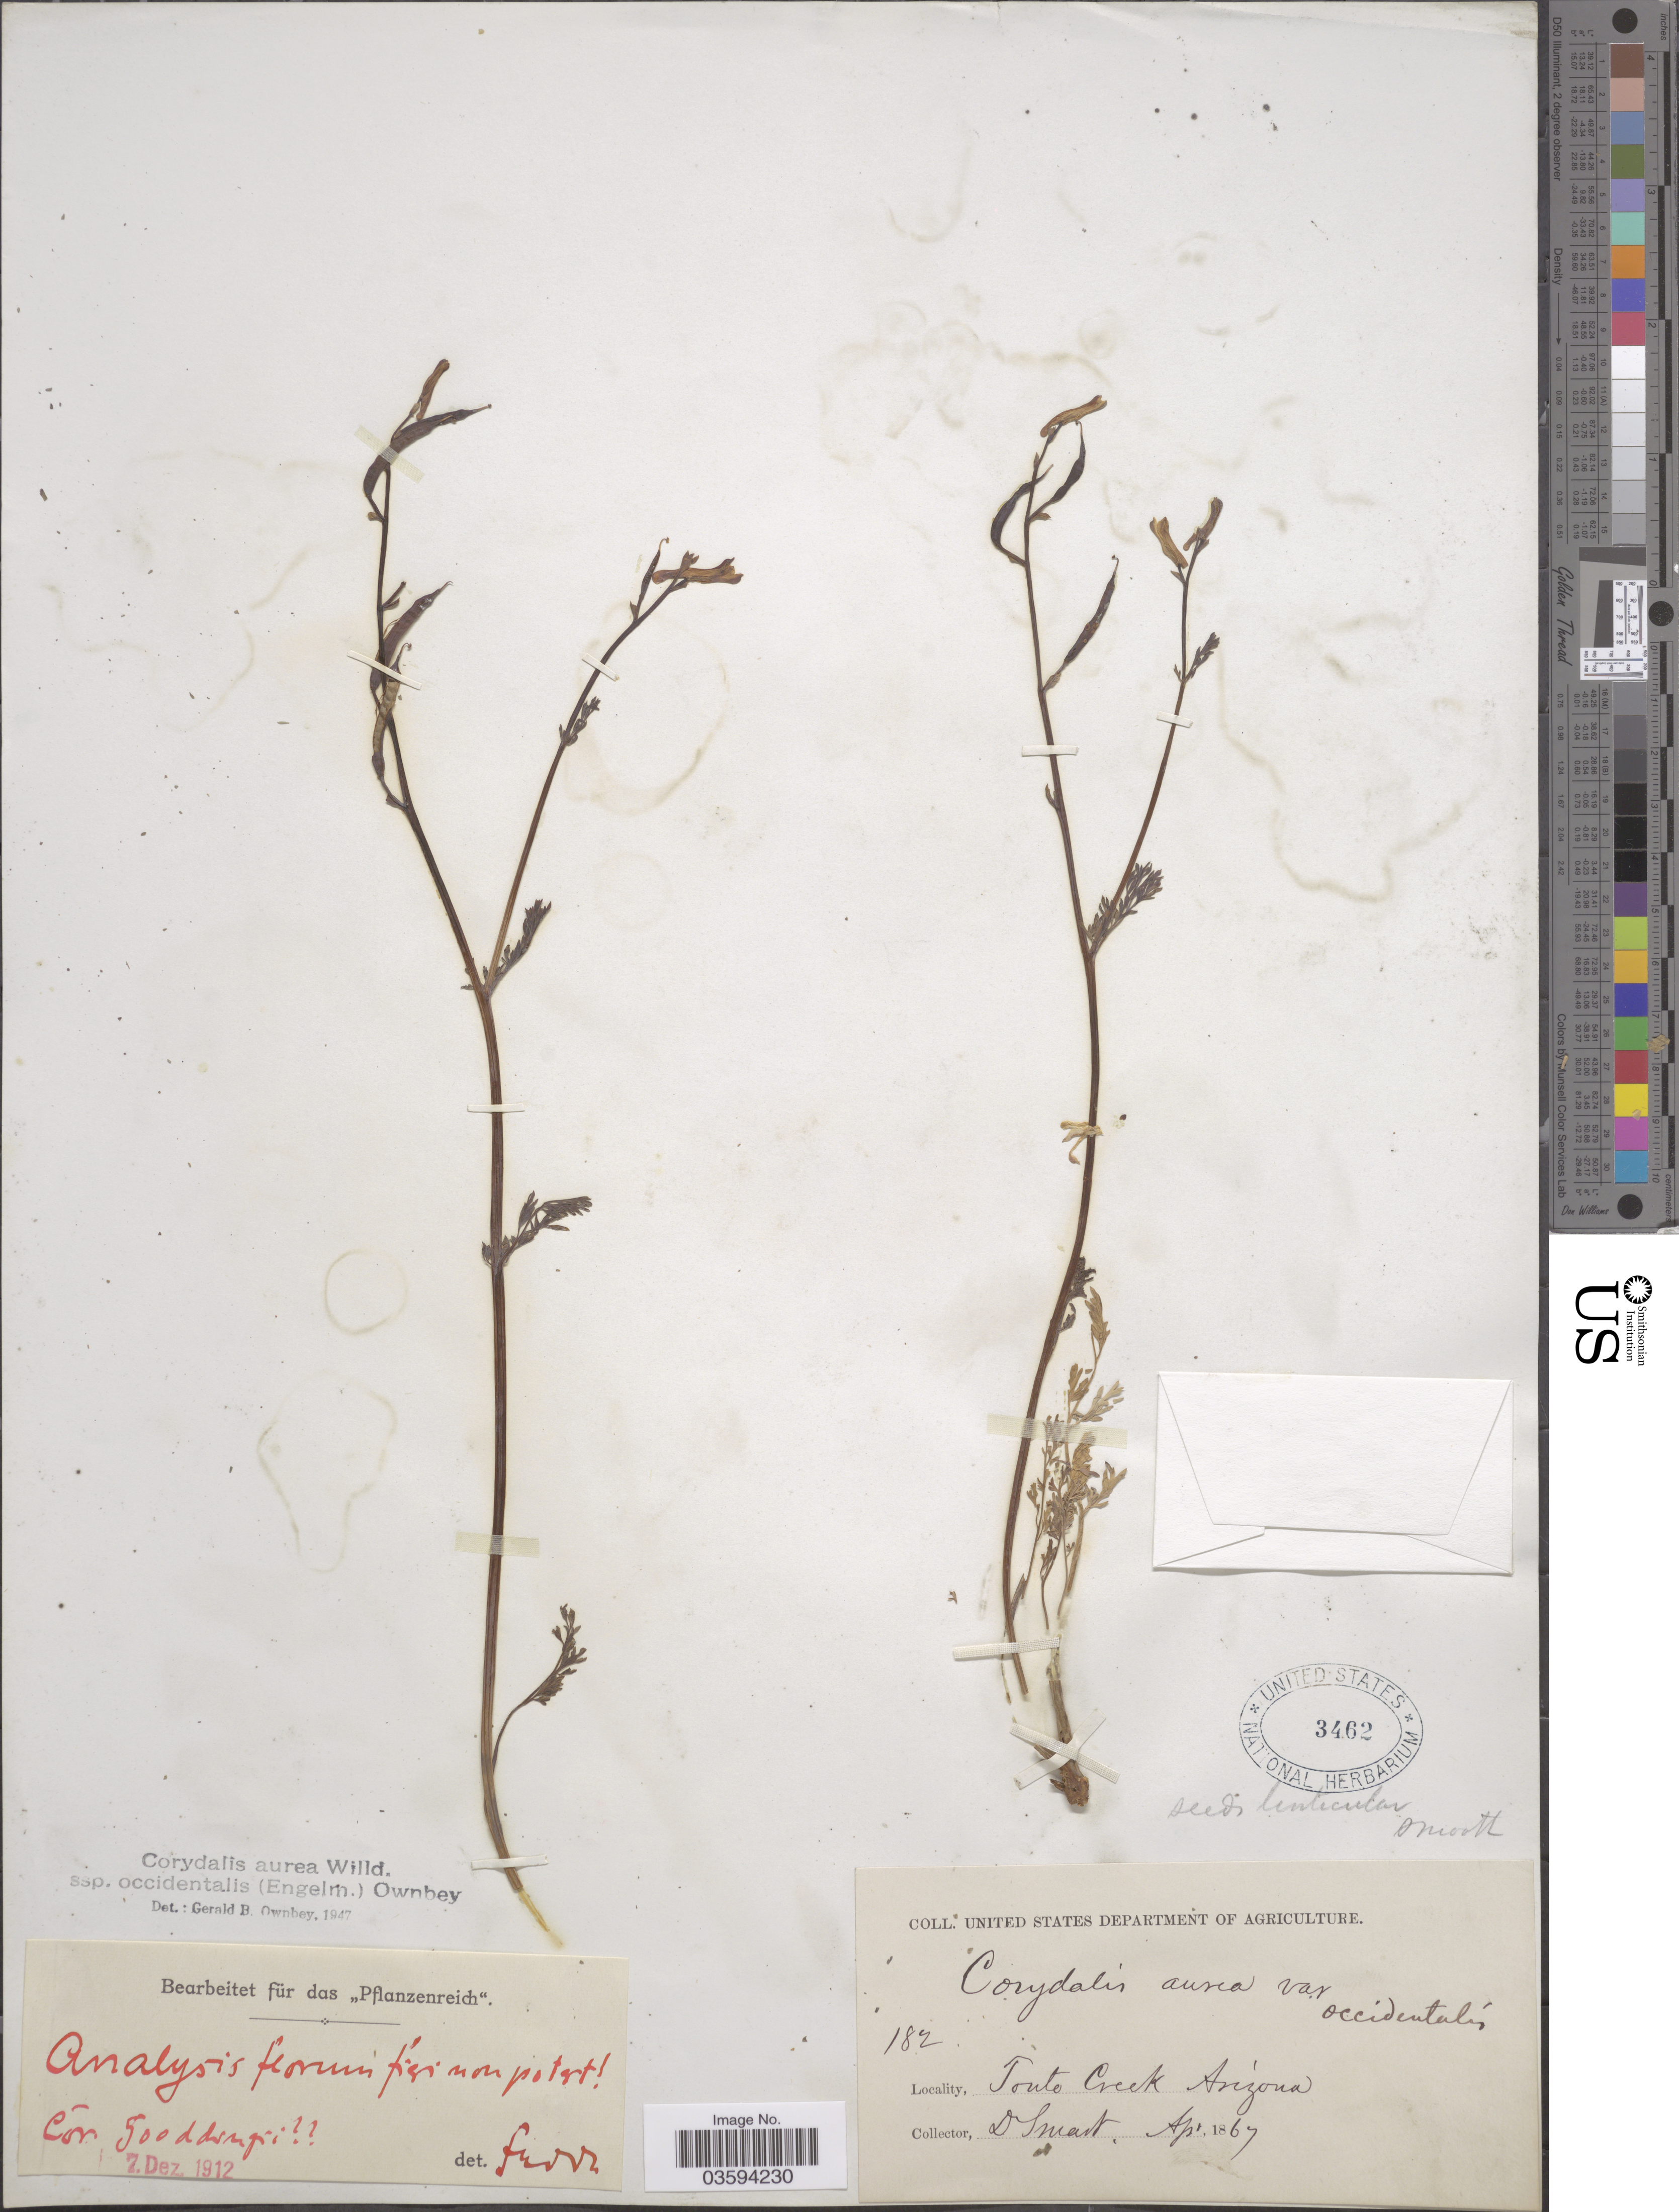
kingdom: Plantae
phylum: Tracheophyta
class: Magnoliopsida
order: Ranunculales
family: Papaveraceae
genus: Corydalis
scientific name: Corydalis aurea subsp. occidentalis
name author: Willd.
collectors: -. Smart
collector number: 182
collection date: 1867-04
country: United States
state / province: Arizona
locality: Tonto Creek.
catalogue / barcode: US 3462